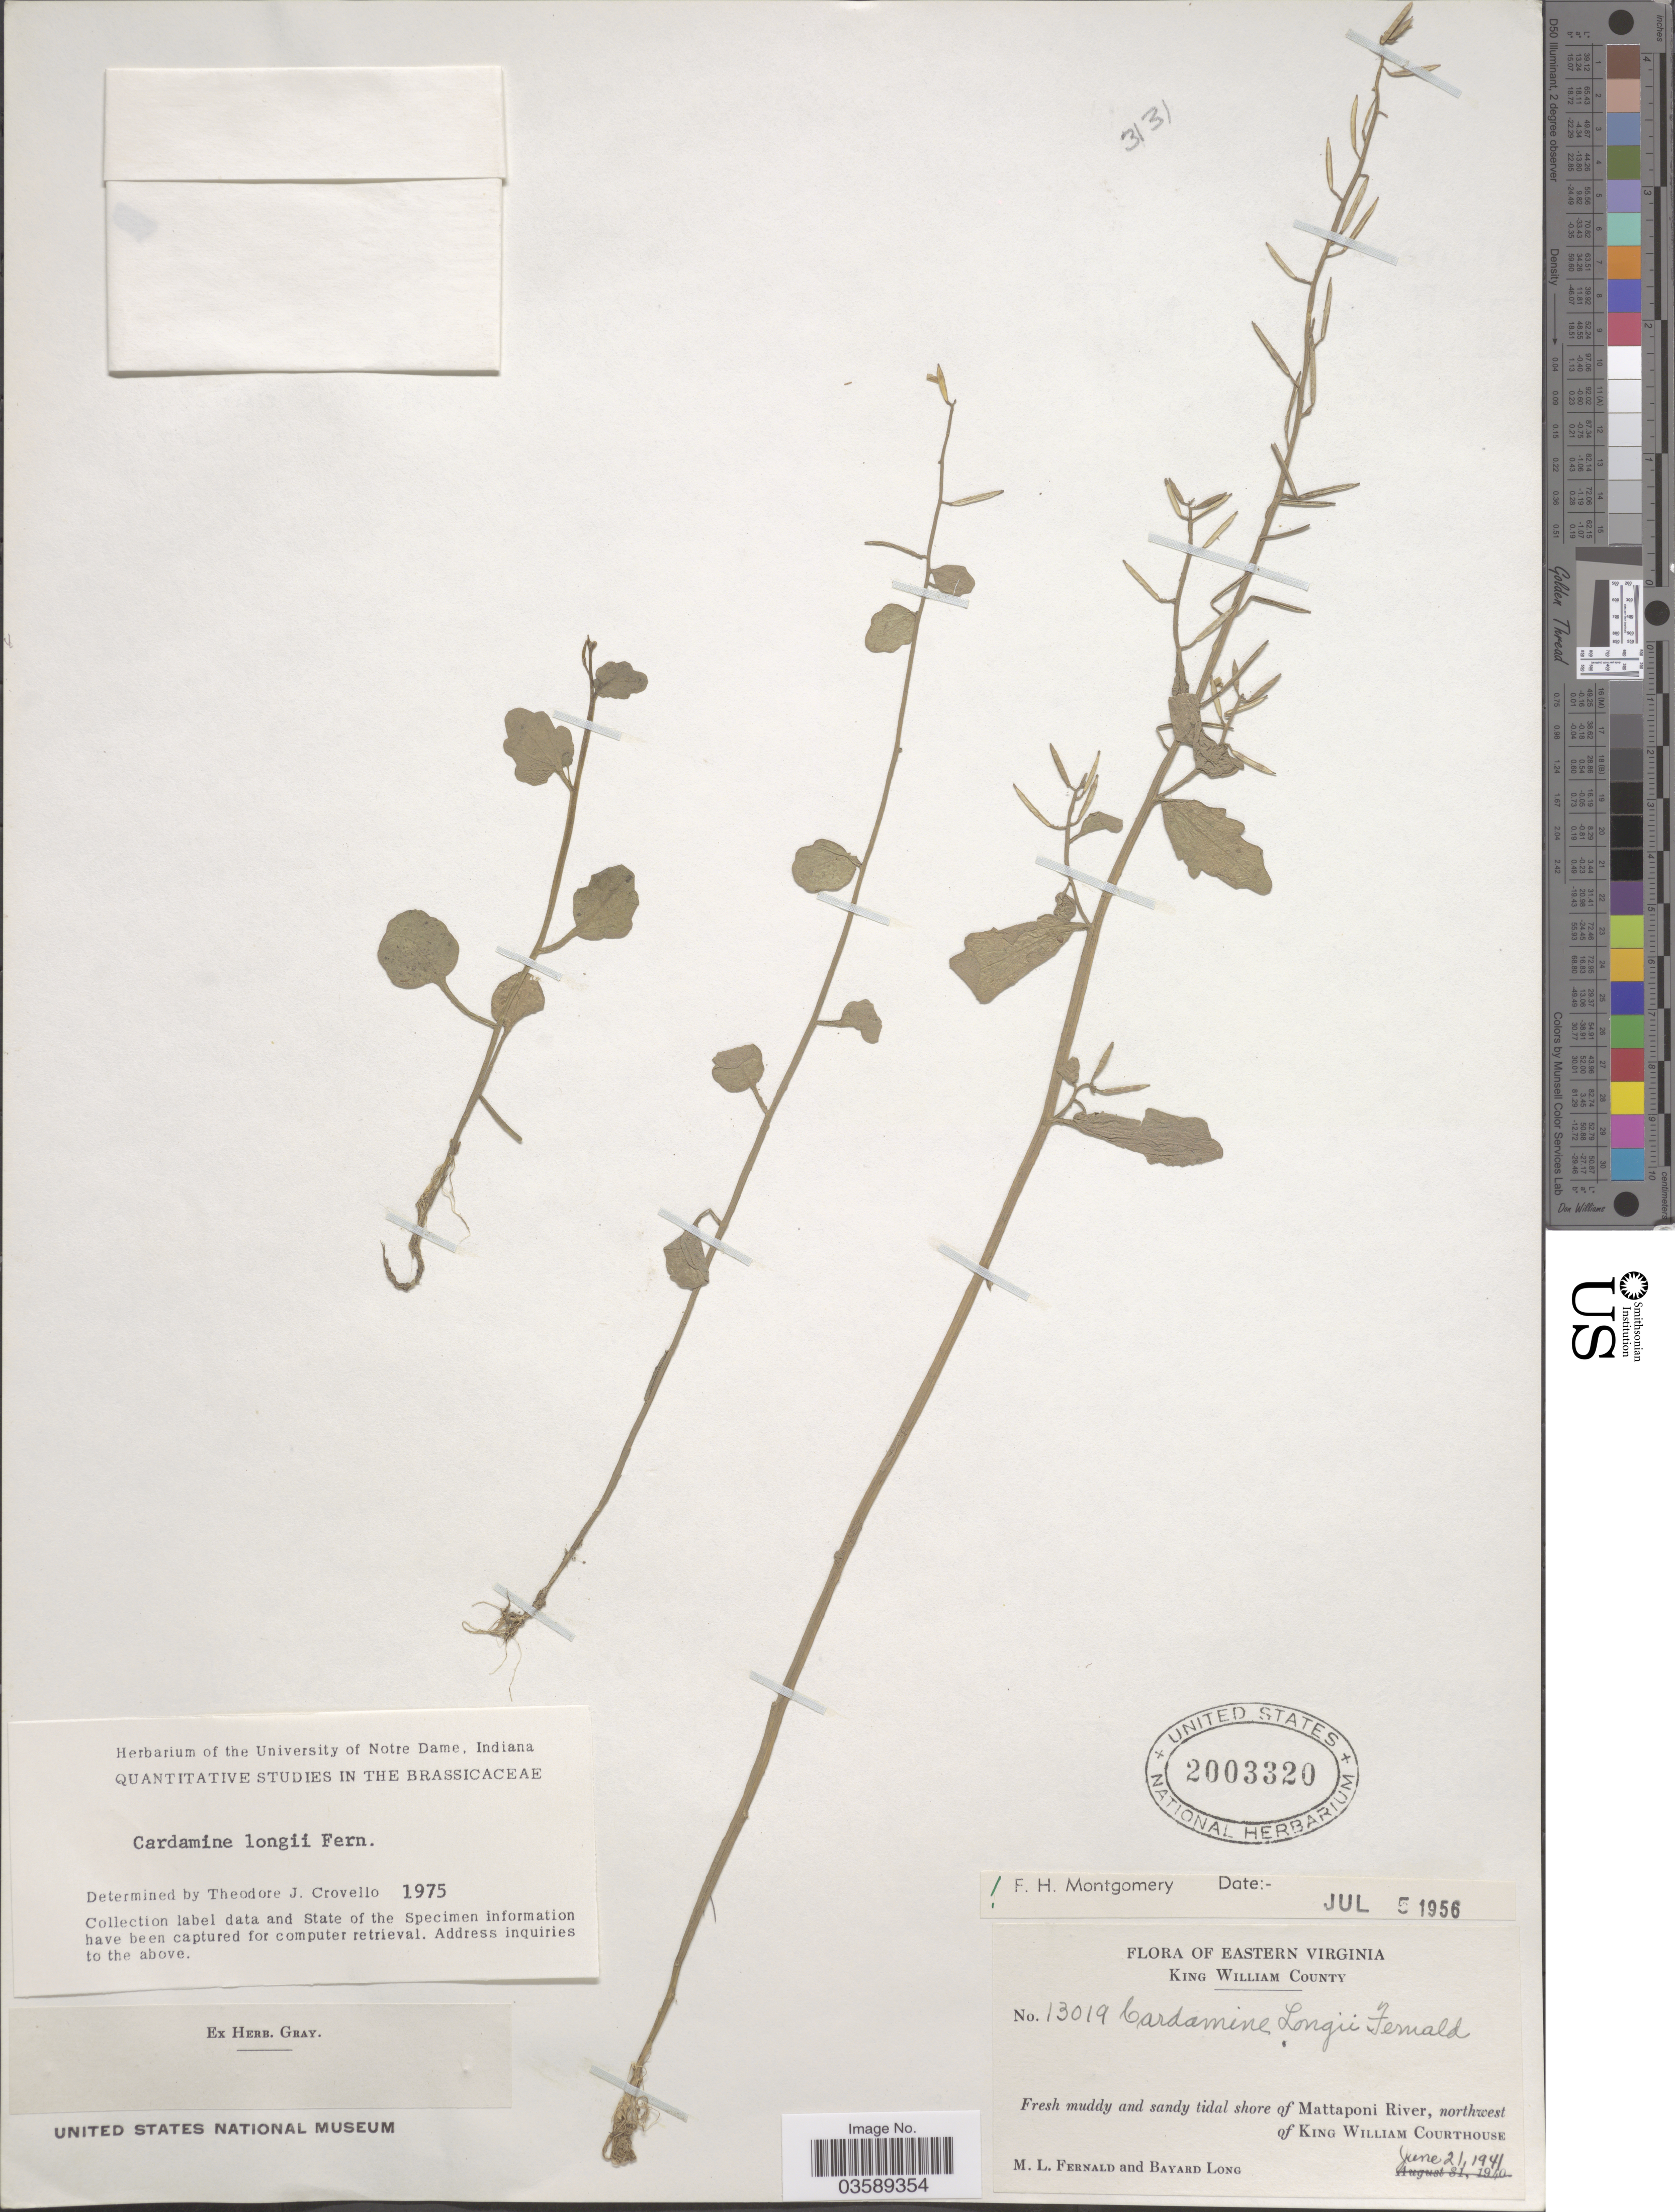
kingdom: Plantae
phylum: Tracheophyta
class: Magnoliopsida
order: Brassicales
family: Brassicaceae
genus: Cardamine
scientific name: Cardamine longii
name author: Fernald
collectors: M. L. Fernald & B. H. Long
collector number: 13019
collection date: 1941-06-21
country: United States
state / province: Virginia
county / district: King William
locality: Eastern Virginia. King William County. Mattaponi River, northwest of King William Courthouse.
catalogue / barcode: US 2003320